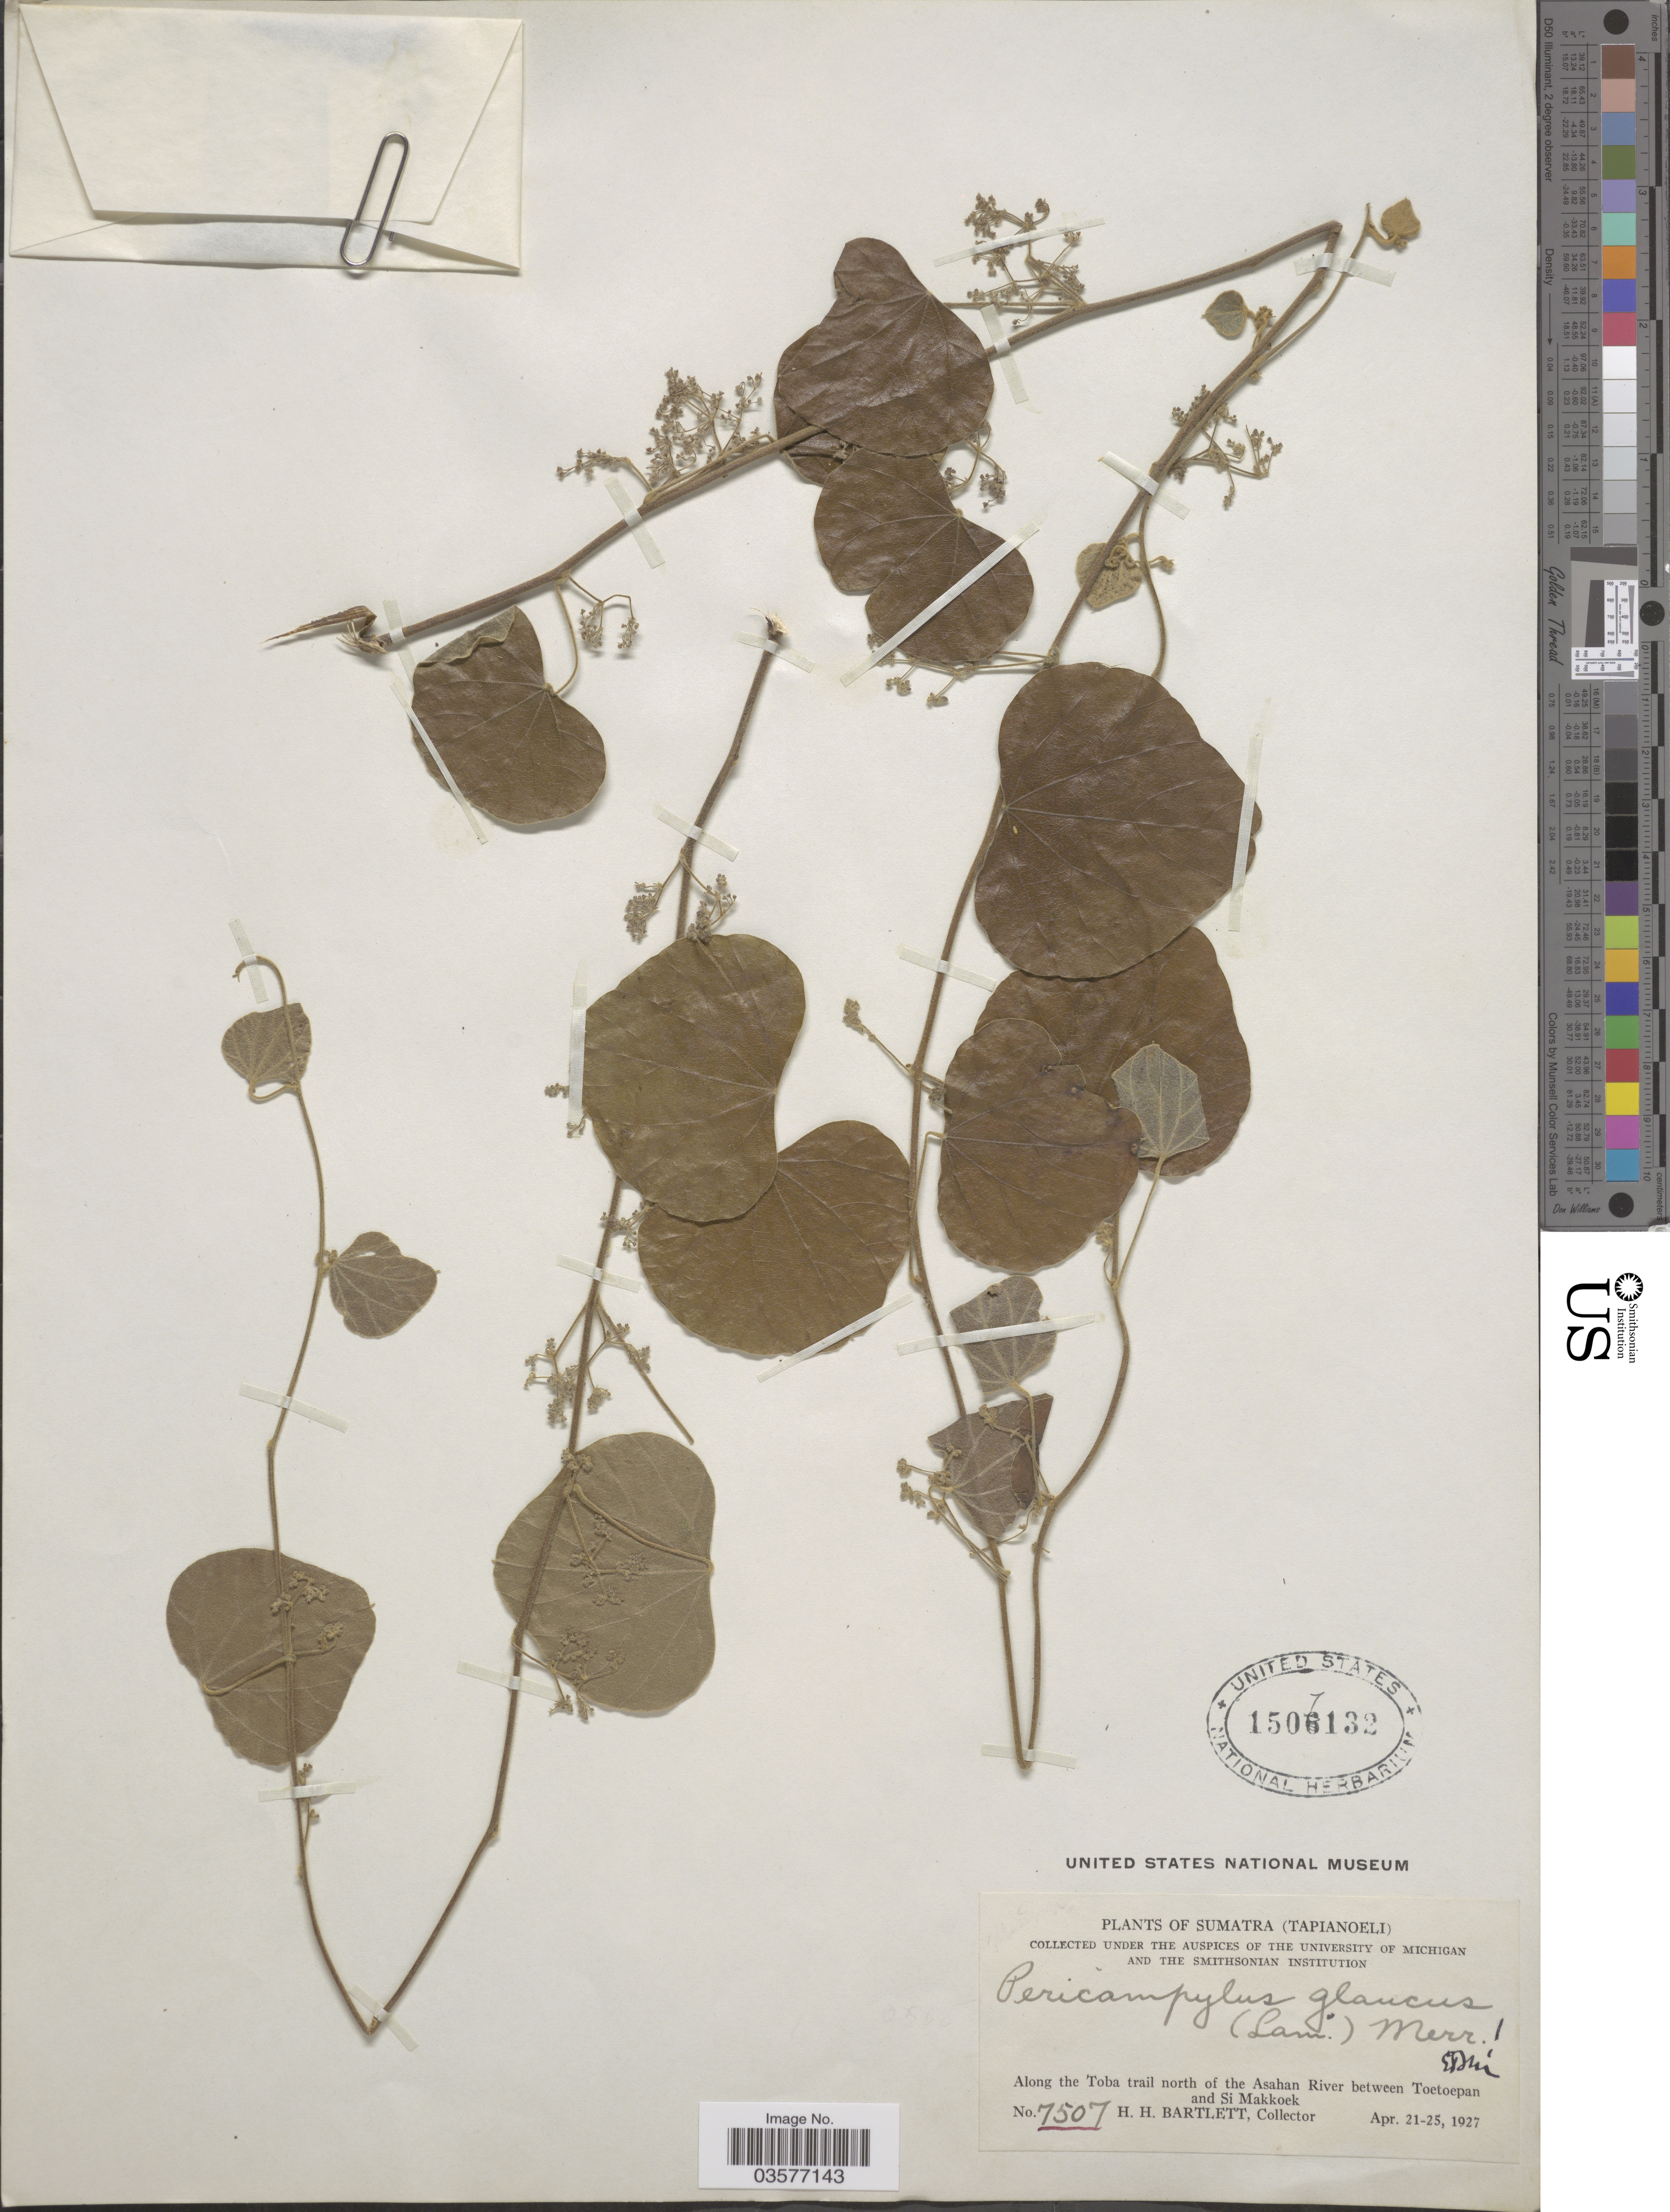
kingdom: Plantae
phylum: Tracheophyta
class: Magnoliopsida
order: Ranunculales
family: Menispermaceae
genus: Pericampylus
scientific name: Pericampylus glaucus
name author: (Lam.) Merr.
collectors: H. H. Bartlett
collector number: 7507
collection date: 1927-04-21/1927-04-25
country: Indonesia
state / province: Sumatra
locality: (Tapianoeli). Along the Toba trail north of the Asahan River between Toetoepan and Si Makkoek.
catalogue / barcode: US 1507132